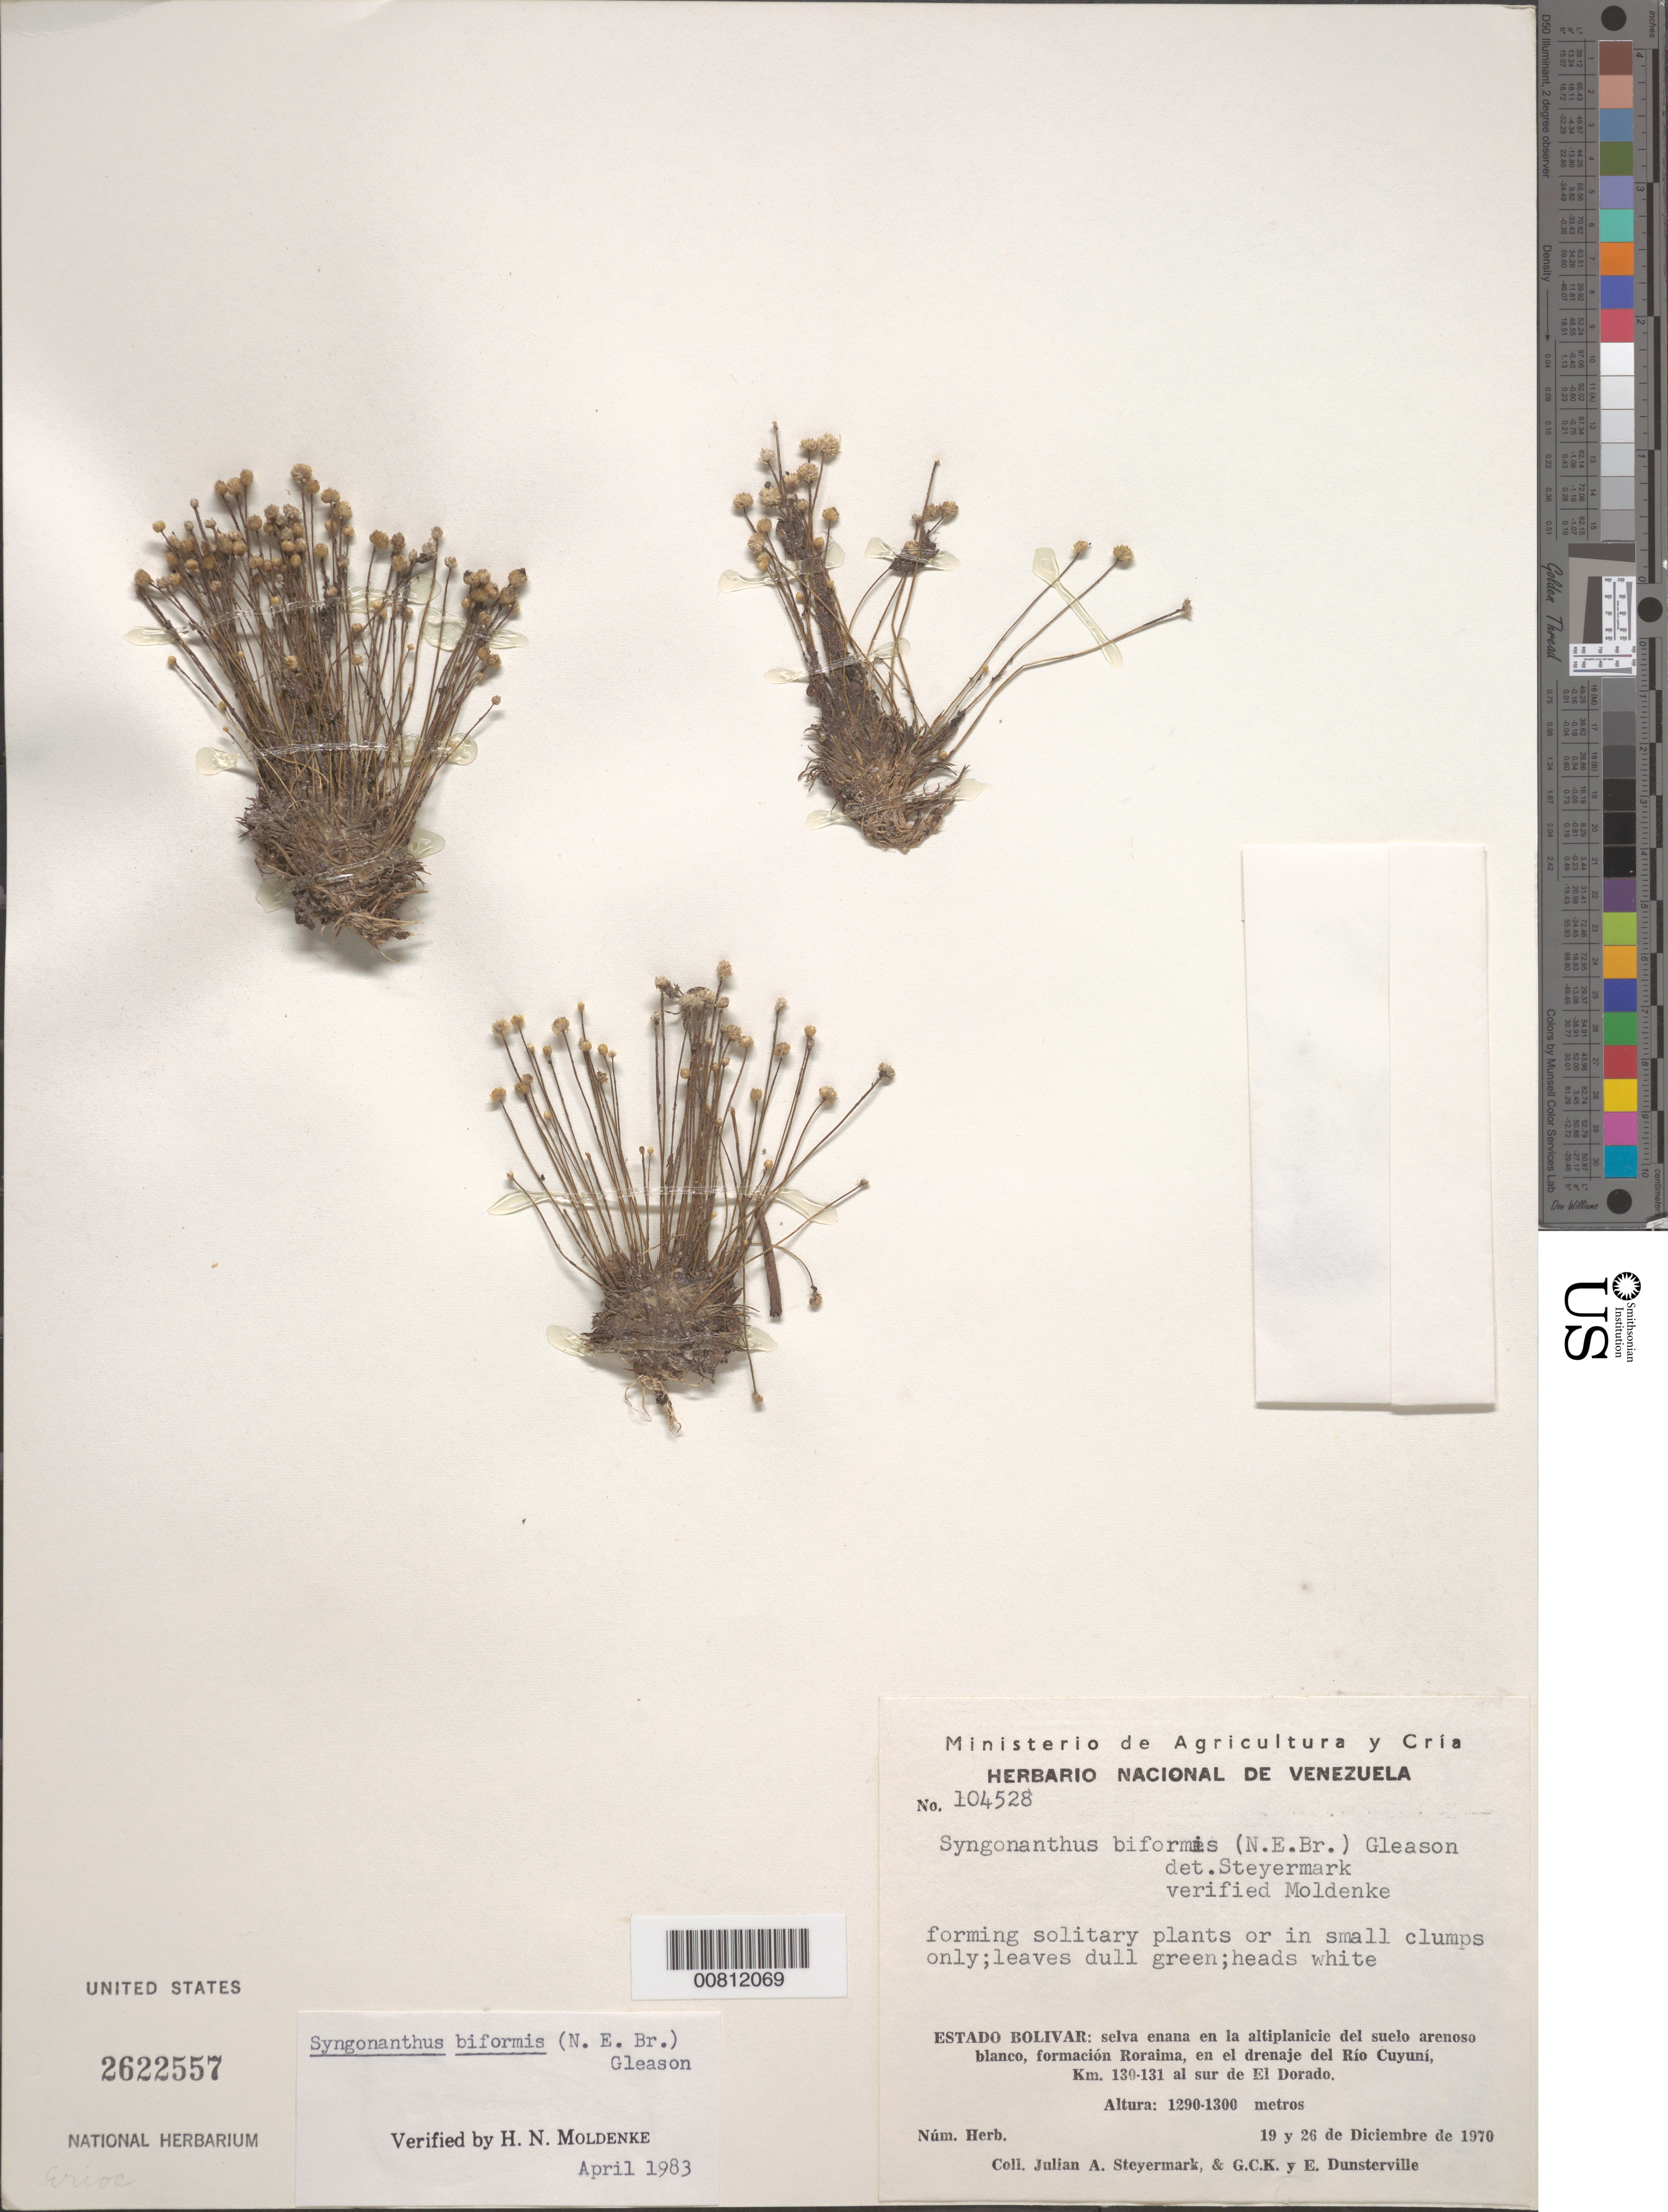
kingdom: Plantae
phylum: Tracheophyta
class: Liliopsida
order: Poales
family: Eriocaulaceae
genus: Syngonanthus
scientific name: Syngonanthus biformis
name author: (N.E. Br.) Gleason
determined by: Moldenke, H. N.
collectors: J. Steyermark, G. C. K. Dunsterville & E. Dunsterville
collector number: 104528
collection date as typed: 19-Dec-70 to 26-Dec-70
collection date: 1970-12-19/1970-12-26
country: Venezuela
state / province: Bolívar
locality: Roraima, Río Cuyuní drainage, 130-131 km S of El Dorado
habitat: Selva enana en la altiplanicie del suelo arenoso blanco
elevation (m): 1290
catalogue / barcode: US 2622557